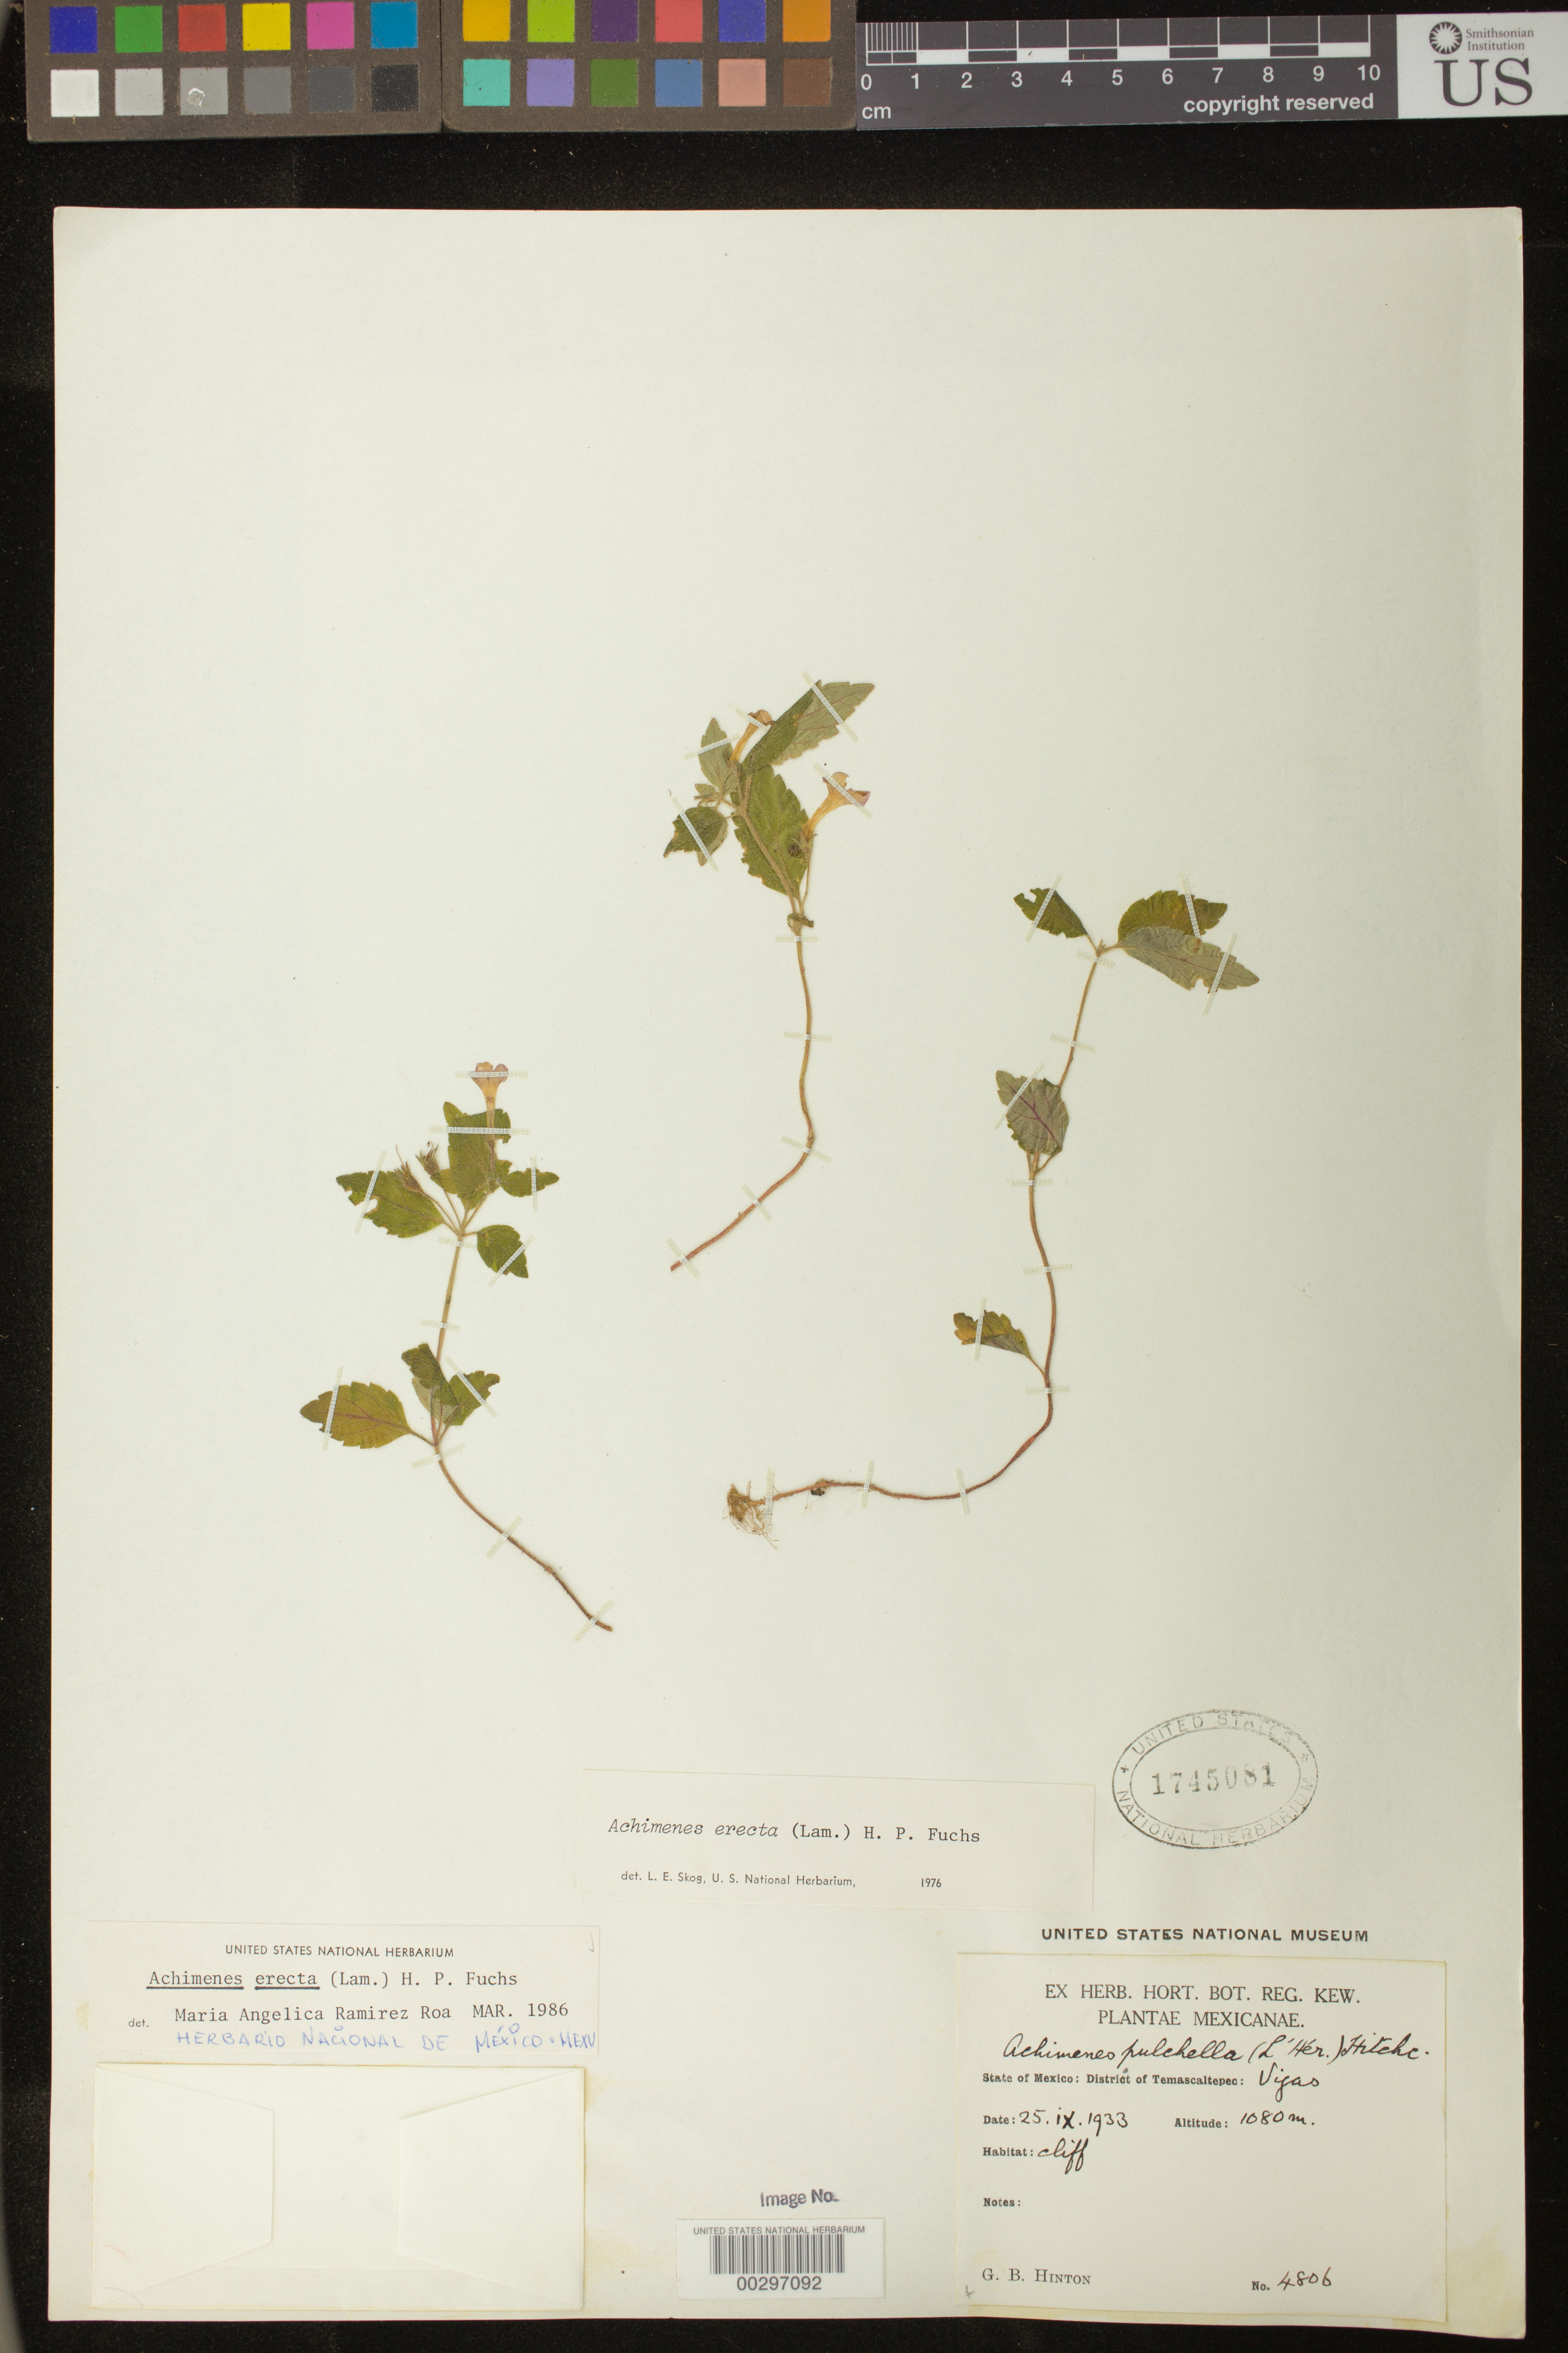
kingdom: Plantae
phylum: Tracheophyta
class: Magnoliopsida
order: Lamiales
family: Gesneriaceae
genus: Achimenes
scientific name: Achimenes erecta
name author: (Lam.) H.P. Fuchs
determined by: Skog, Laurence E.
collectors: G. B. Hinton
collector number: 4806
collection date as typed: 25 Sep 1933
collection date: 1933-09-25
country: Mexico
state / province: México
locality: Dist. of Temascaltepec: Vigas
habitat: Cliff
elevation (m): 1080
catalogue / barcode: US 1745081